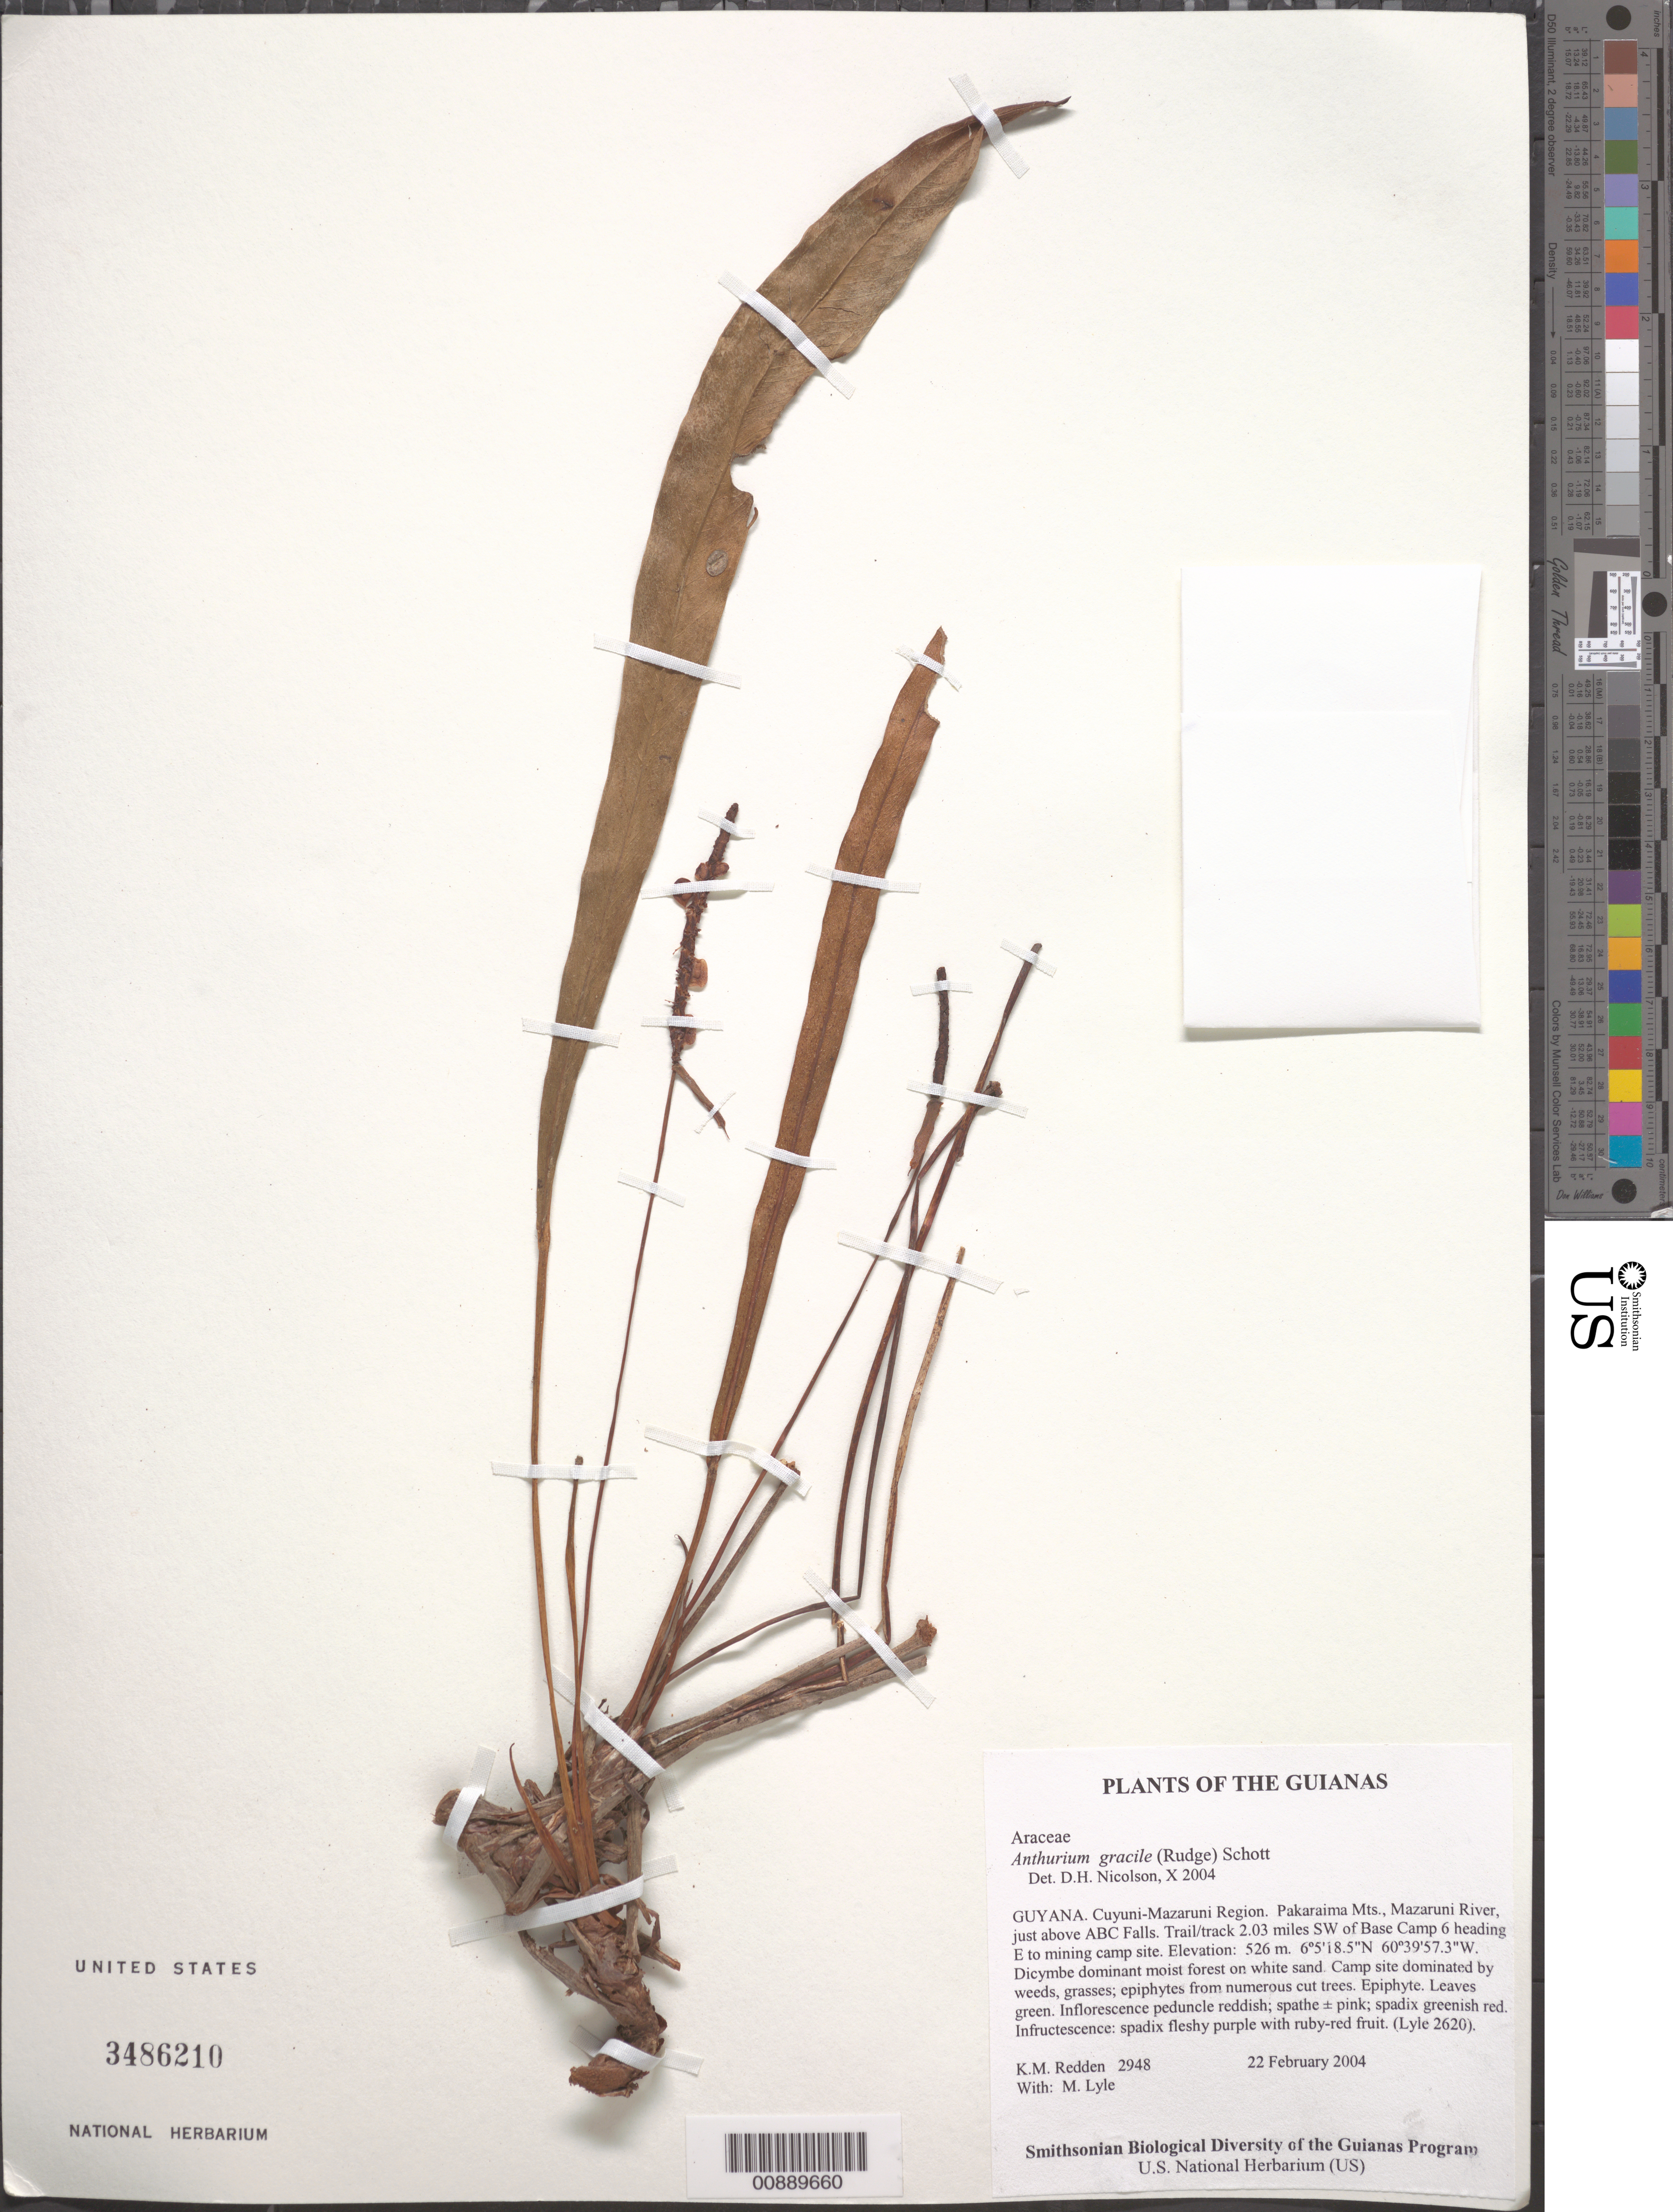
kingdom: Plantae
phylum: Tracheophyta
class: Liliopsida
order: Alismatales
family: Araceae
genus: Anthurium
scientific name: Anthurium gracile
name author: (Rudge) Schott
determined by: Nicolson, Dan H.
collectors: K. M. Redden & M. Lyle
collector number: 2948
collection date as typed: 22 February 2004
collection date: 2004-02-22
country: Guyana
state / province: Cuyuni-Mazaruni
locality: Pakaraima Mts., Mazaruni River, just above ABC Falls. Trail/track 2.03 miles SW of Base Camp 6 heading E to mining camp site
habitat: Dicymbe dominant moist forest on white sand. Camp site dominated by weeds, grasses; epiphytes from numerous cut trees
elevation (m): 526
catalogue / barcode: US 3486210